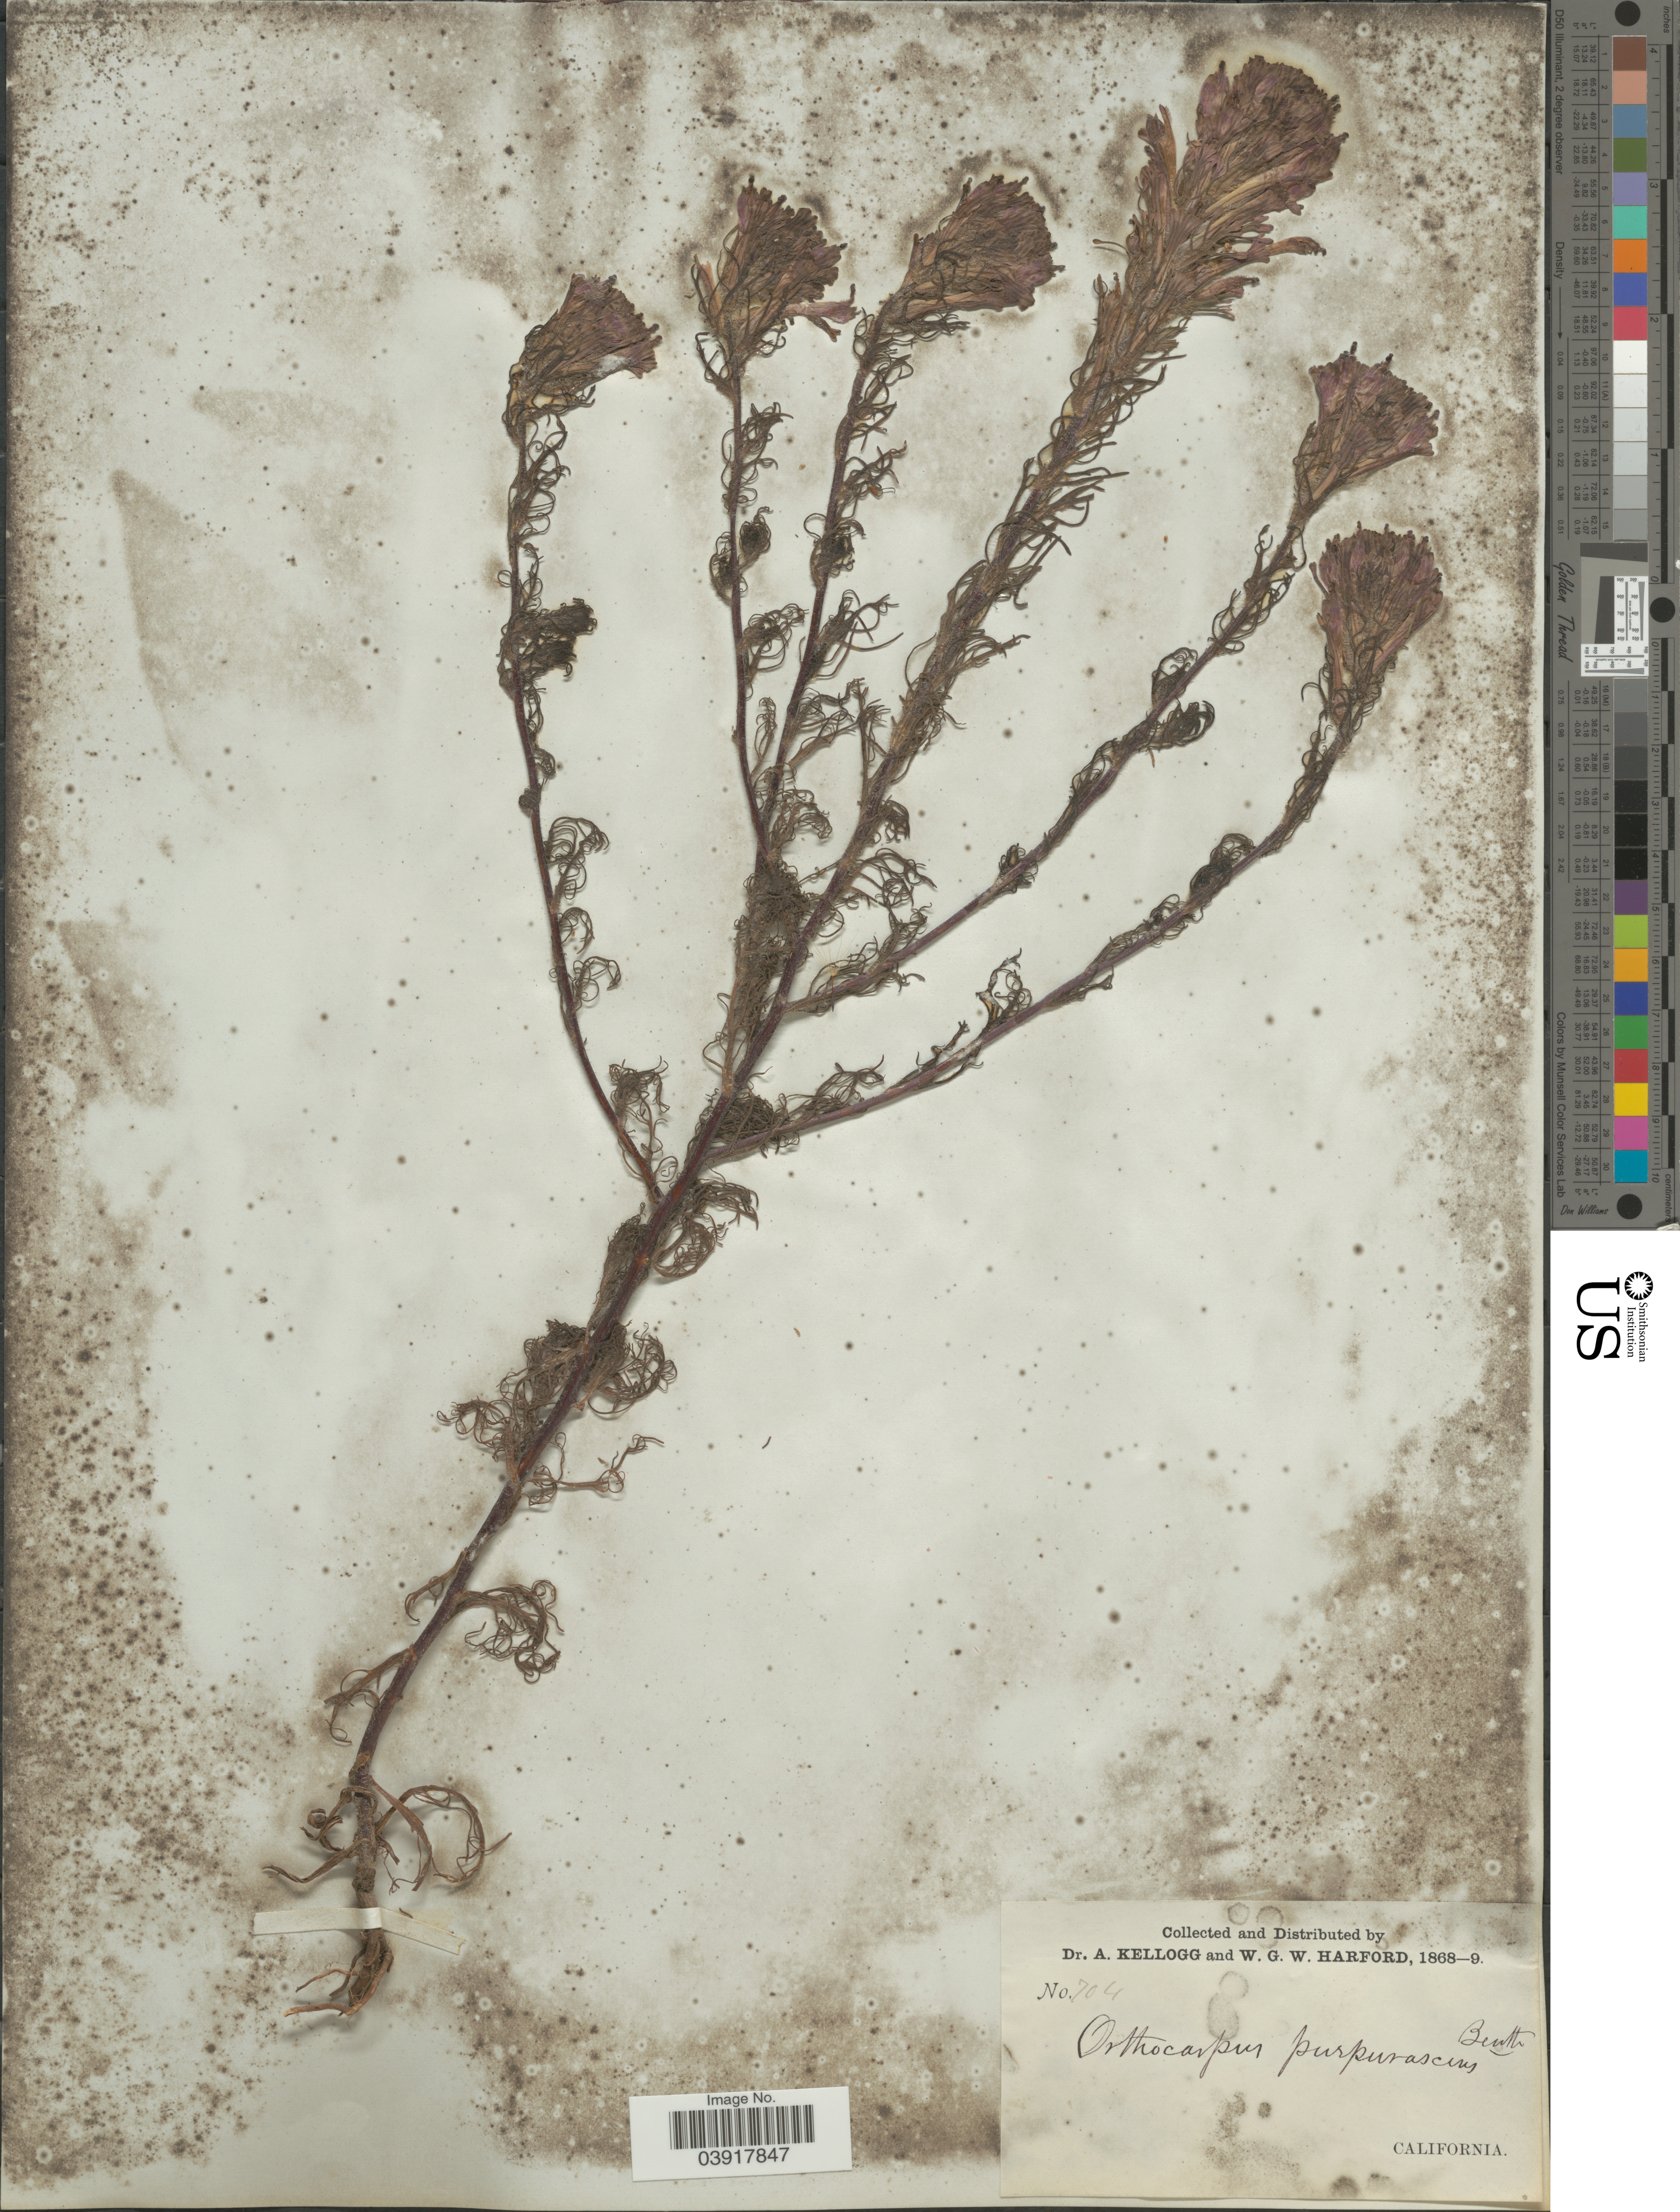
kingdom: Plantae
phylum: Tracheophyta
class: Magnoliopsida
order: Lamiales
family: Orobanchaceae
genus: Orthocarpus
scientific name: Orthocarpus purpurascens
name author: Benth.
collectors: A. Kellogg & W. G. W. Harford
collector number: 704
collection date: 1868/1869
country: United States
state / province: California